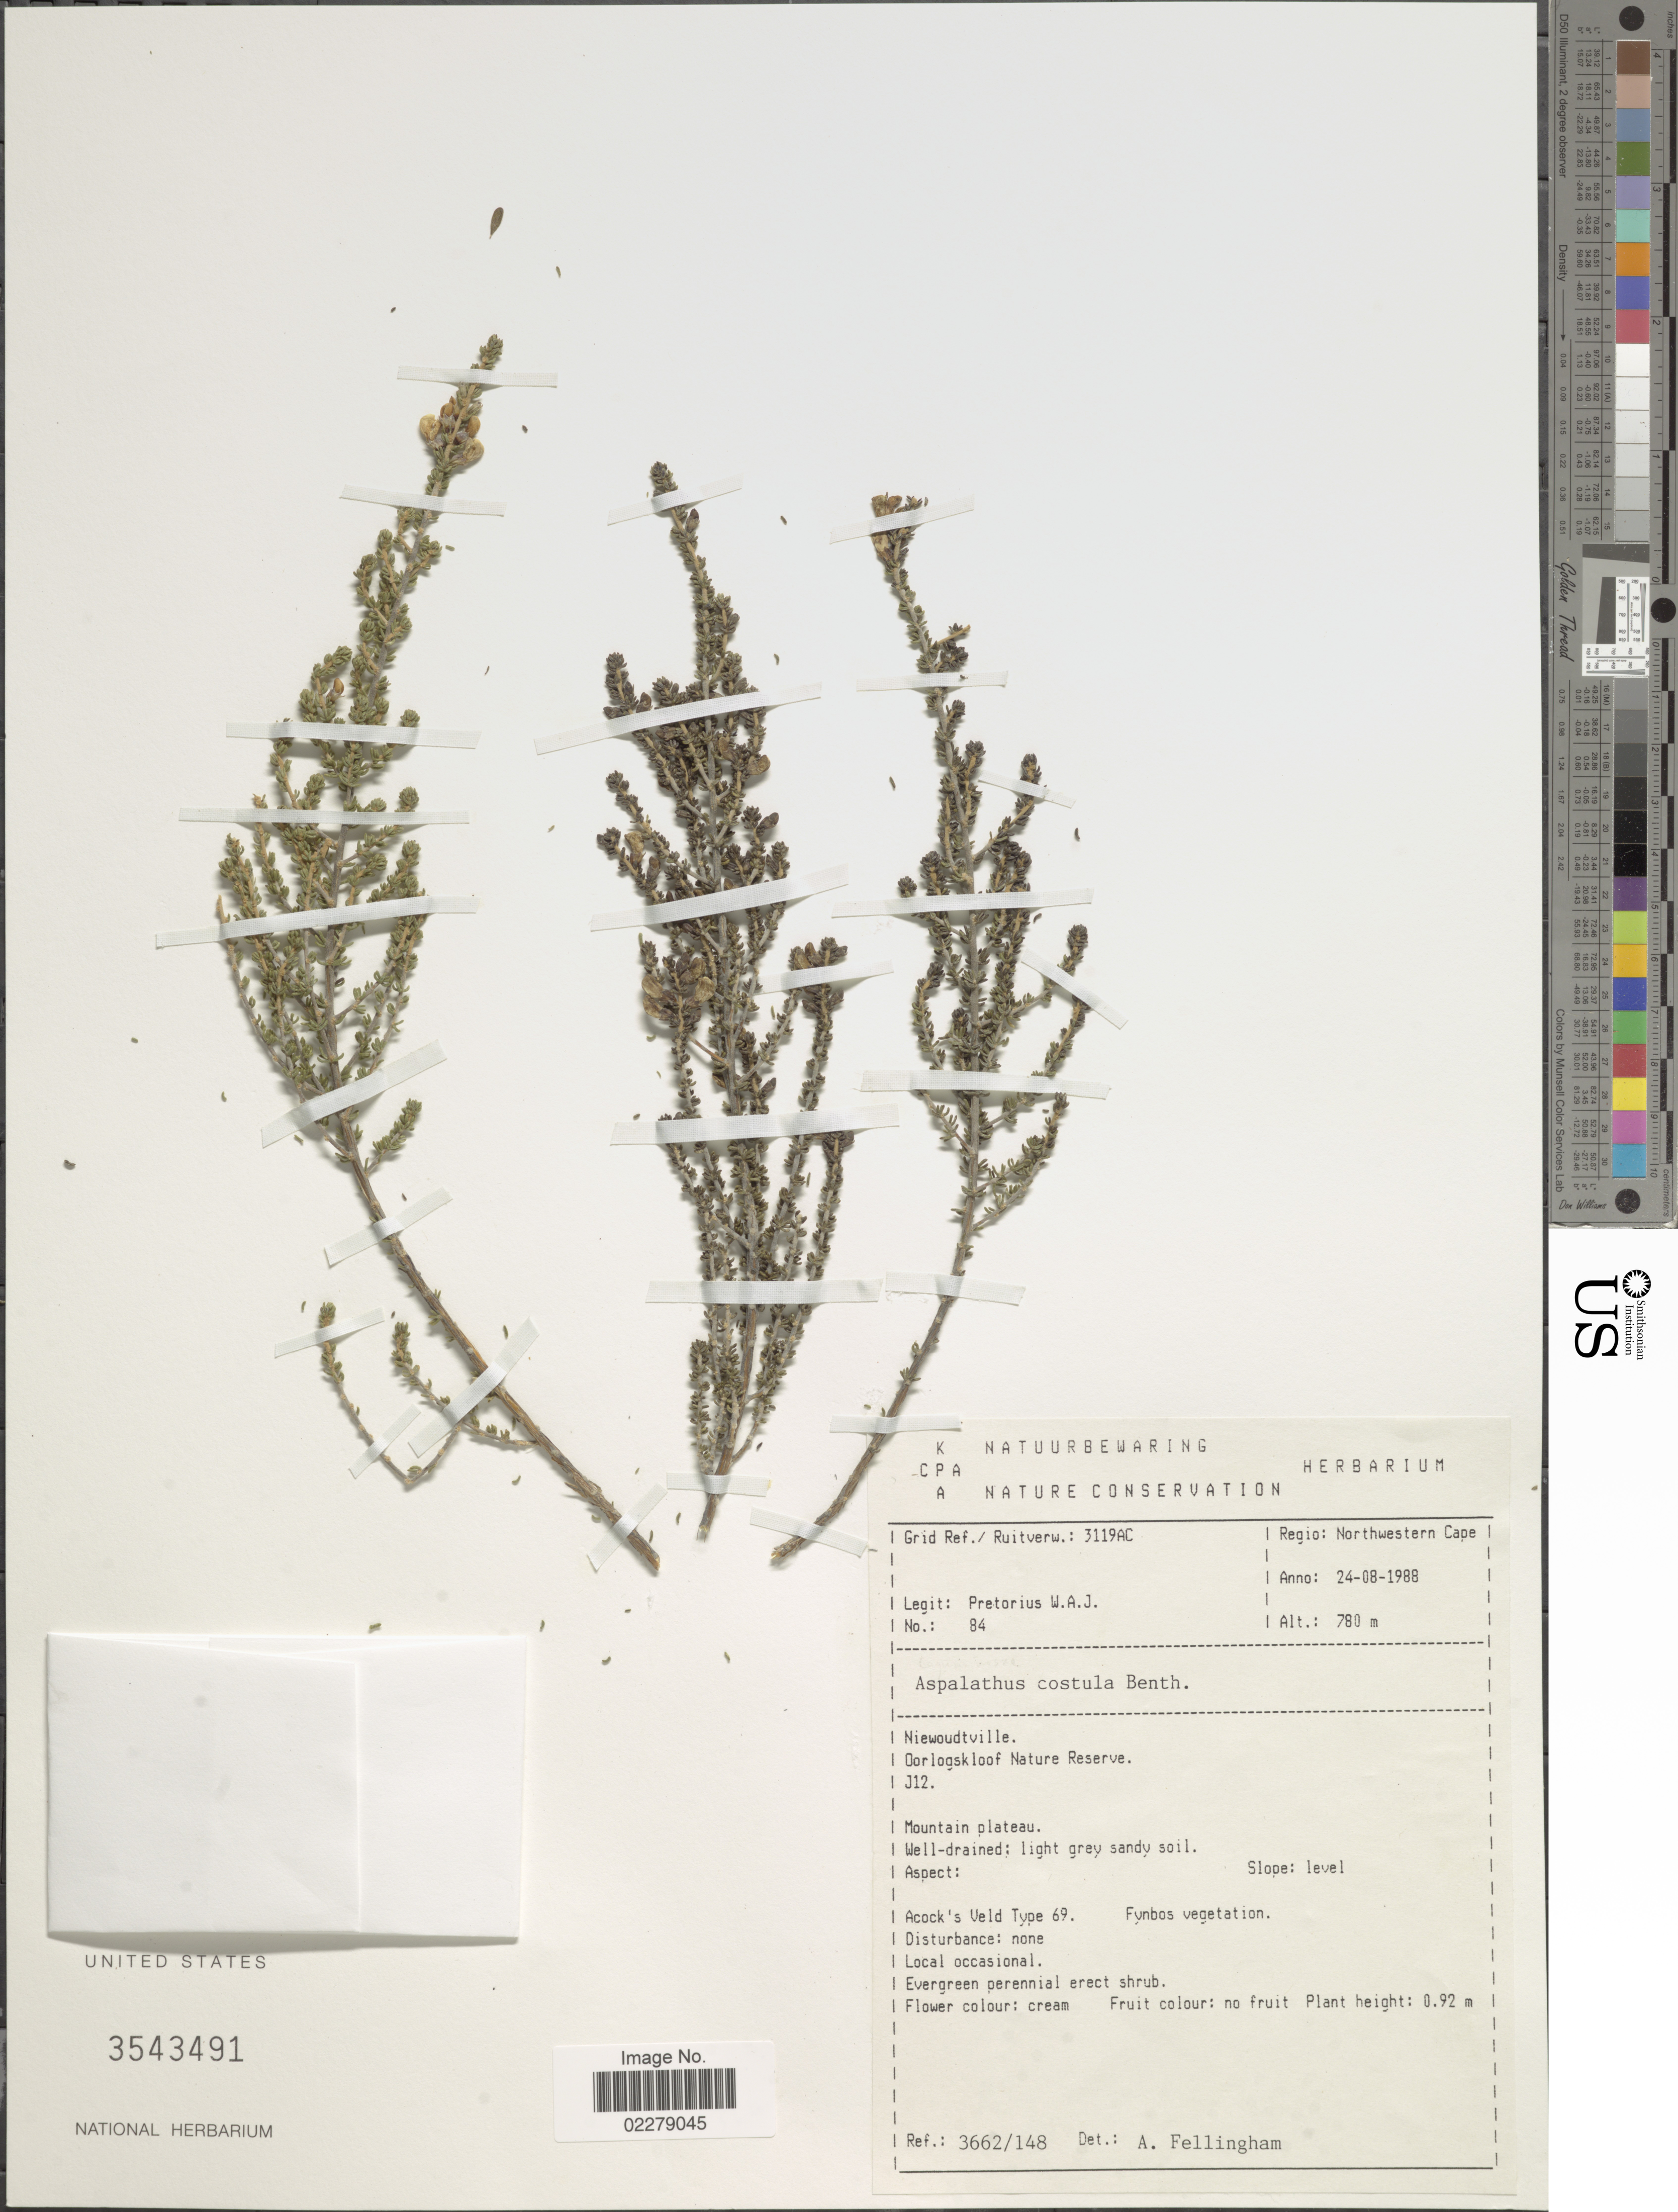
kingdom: Plantae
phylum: Tracheophyta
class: Magnoliopsida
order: Fabales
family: Fabaceae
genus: Aspalathus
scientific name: Aspalathus costula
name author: Benth.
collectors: W. Pretorius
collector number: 84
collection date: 1988-08-24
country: South Africa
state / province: Northern Cape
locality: Northwestern Cape. Niewoudtville. oorlogskloof Nature Reserve. J12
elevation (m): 780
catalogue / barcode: US 3543491